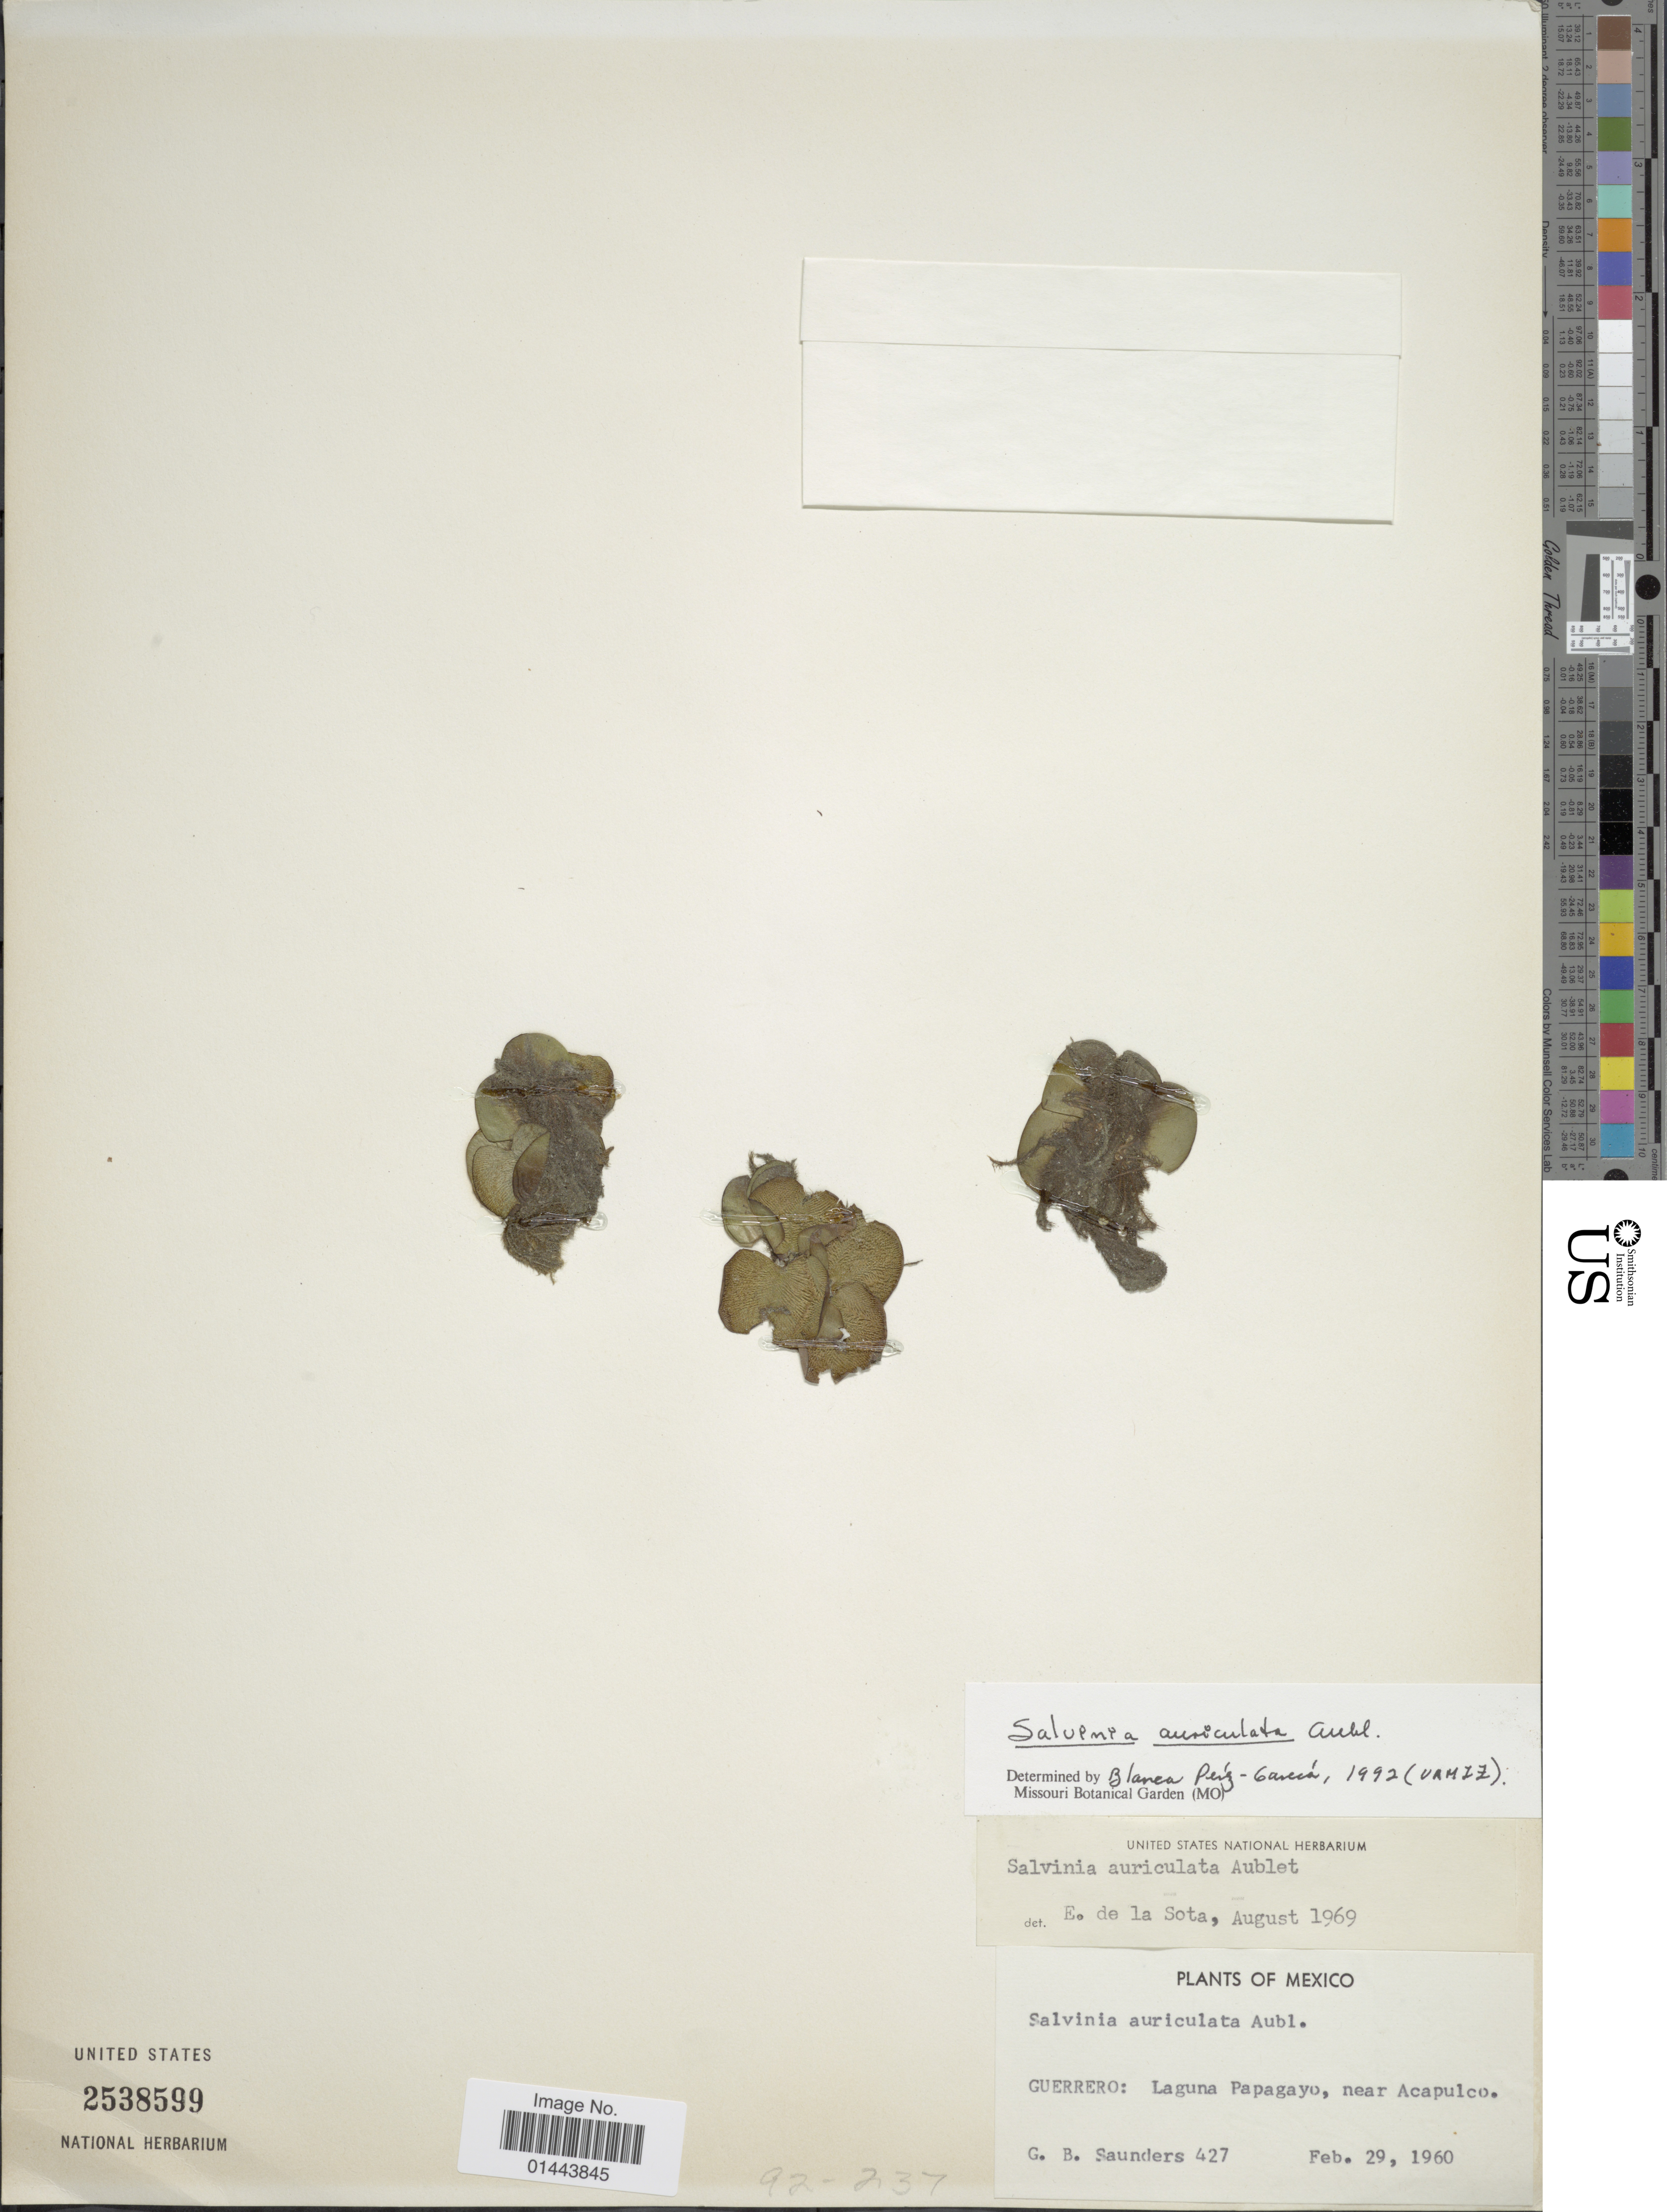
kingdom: Plantae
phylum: Tracheophyta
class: Polypodiopsida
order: Salviniales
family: Salviniaceae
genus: Salvinia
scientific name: Salvinia auriculata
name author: Aubl.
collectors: G. Sanders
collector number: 427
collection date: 1960-02-29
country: Mexico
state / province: Guerrero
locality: Laguna Papagayo, near Acapulco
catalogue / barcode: US 2538599